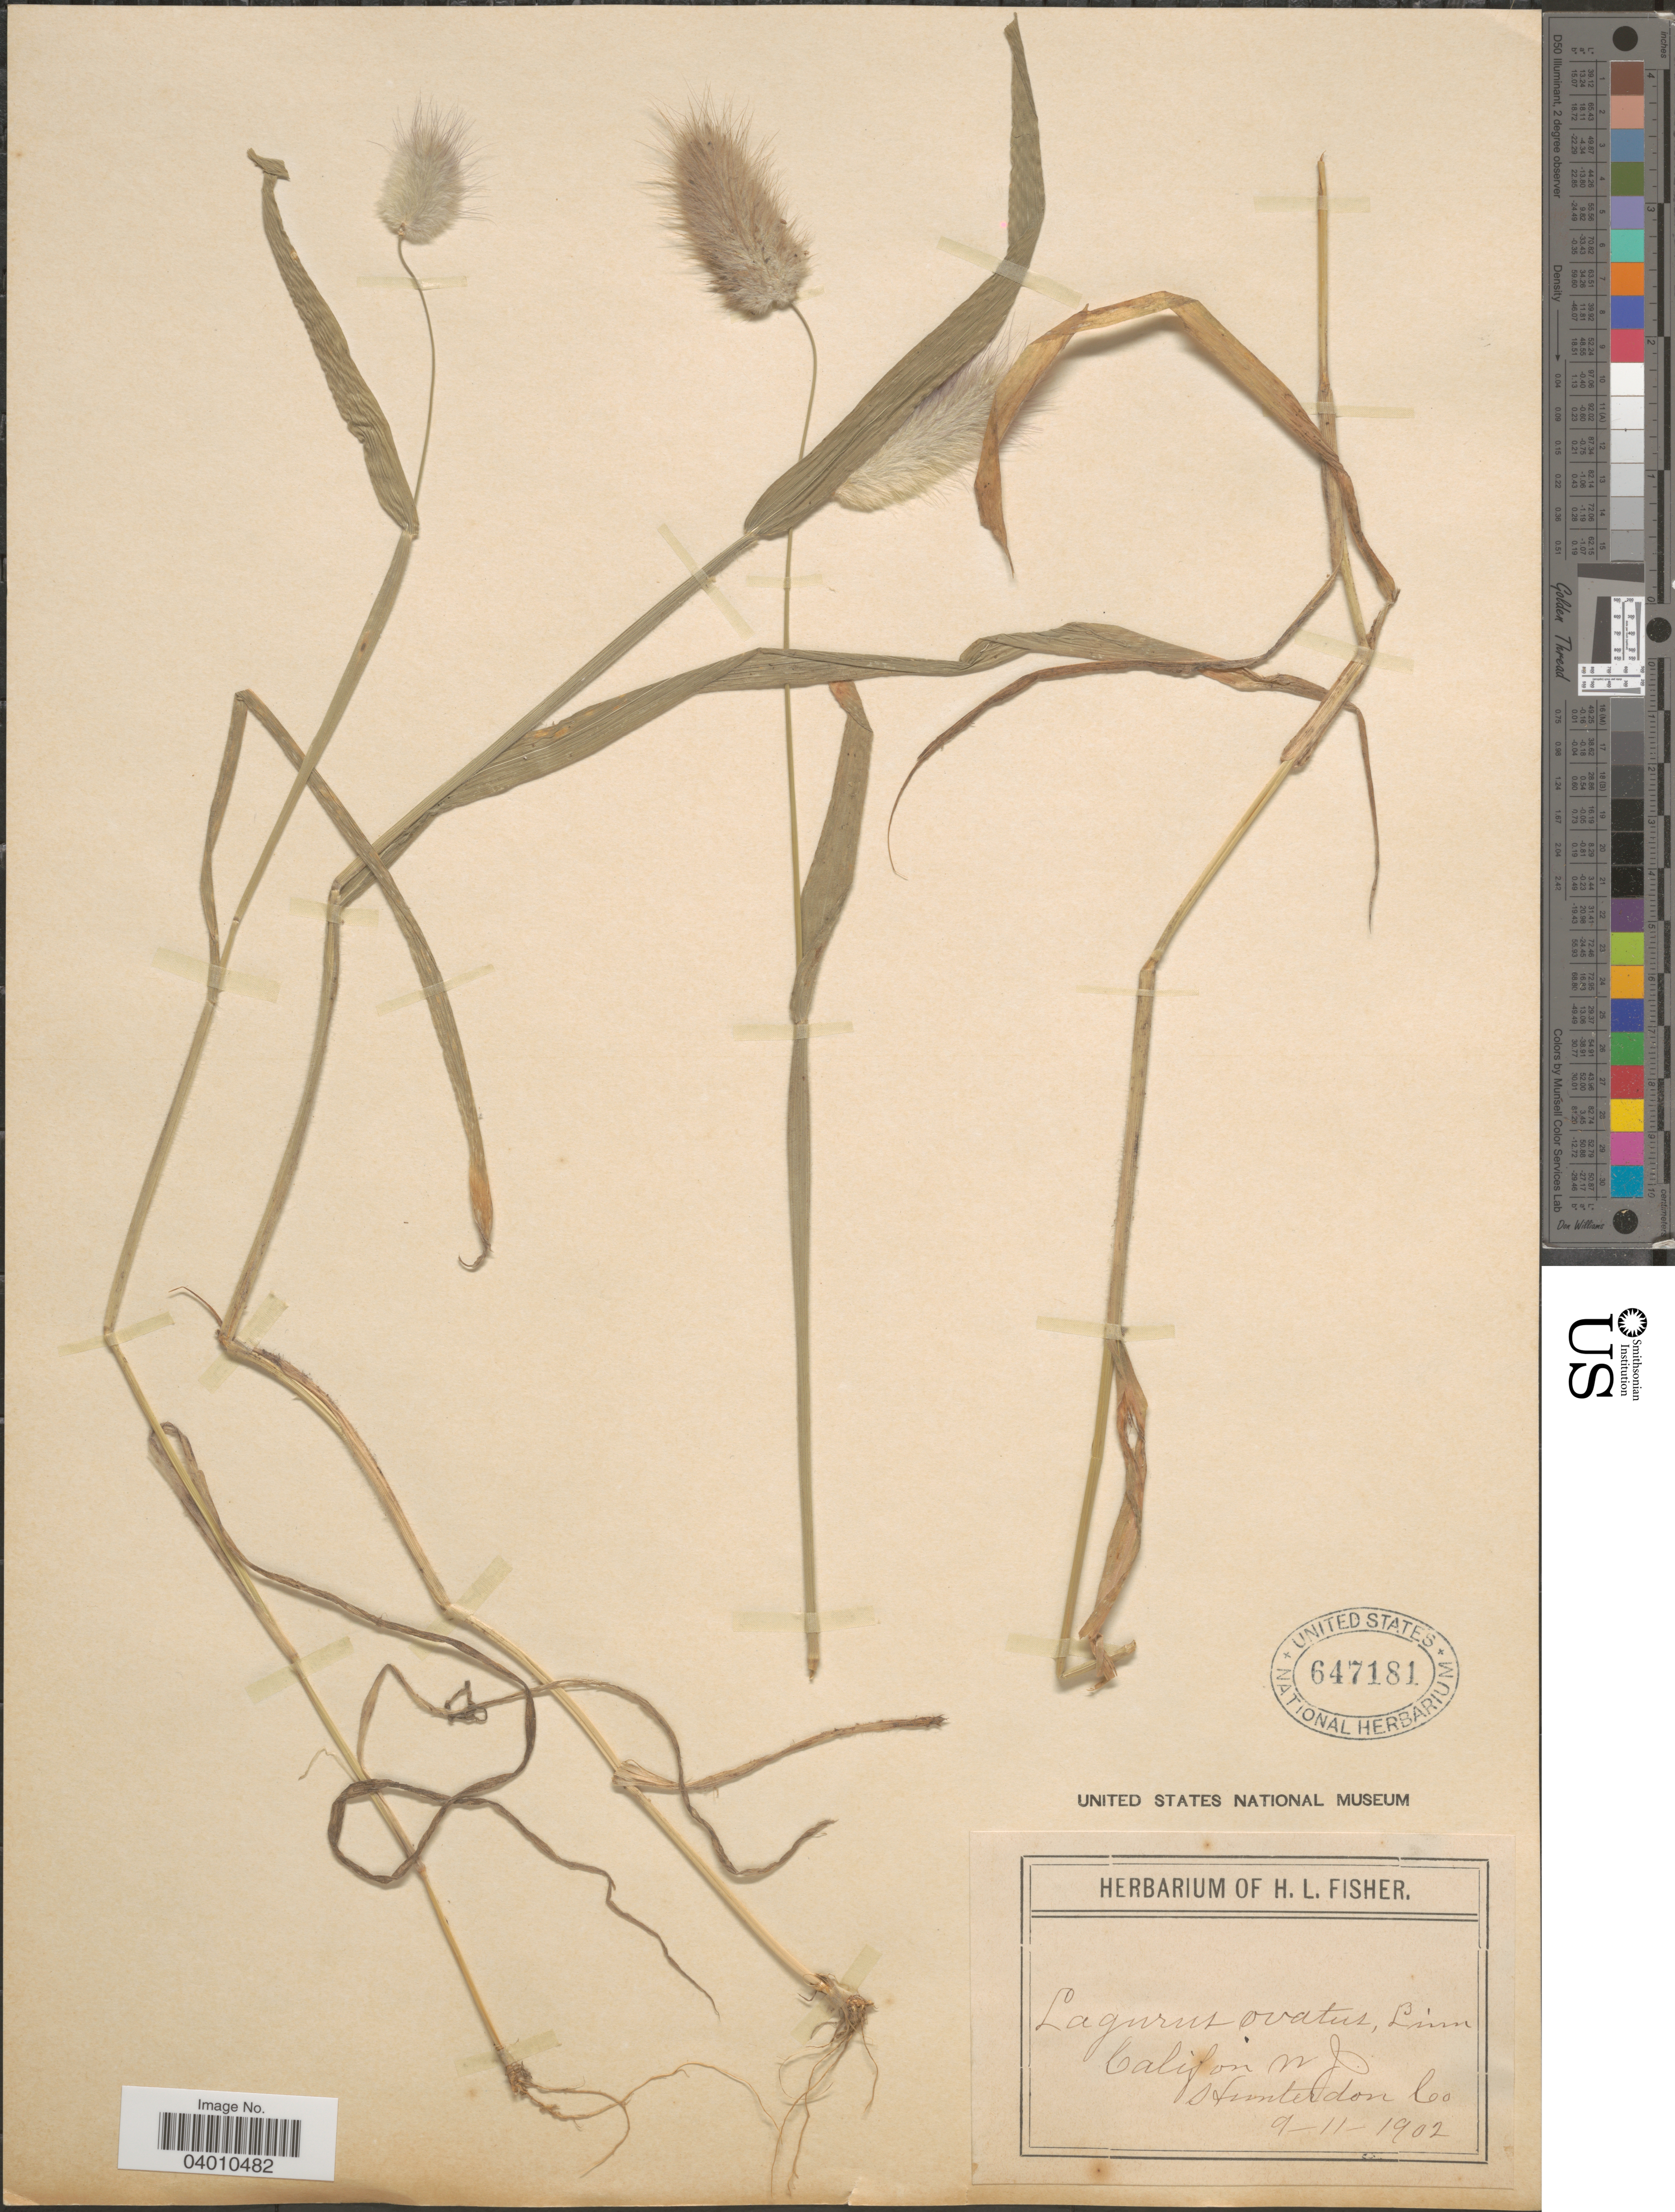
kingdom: Plantae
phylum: Tracheophyta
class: Liliopsida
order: Poales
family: Poaceae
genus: Lagurus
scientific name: Lagurus ovatus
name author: L.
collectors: ex herb. of H. L. Fisher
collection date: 1902-09-11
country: United States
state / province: New Jersey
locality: Calif on N. J. Hunterdon Co.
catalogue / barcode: US 647181